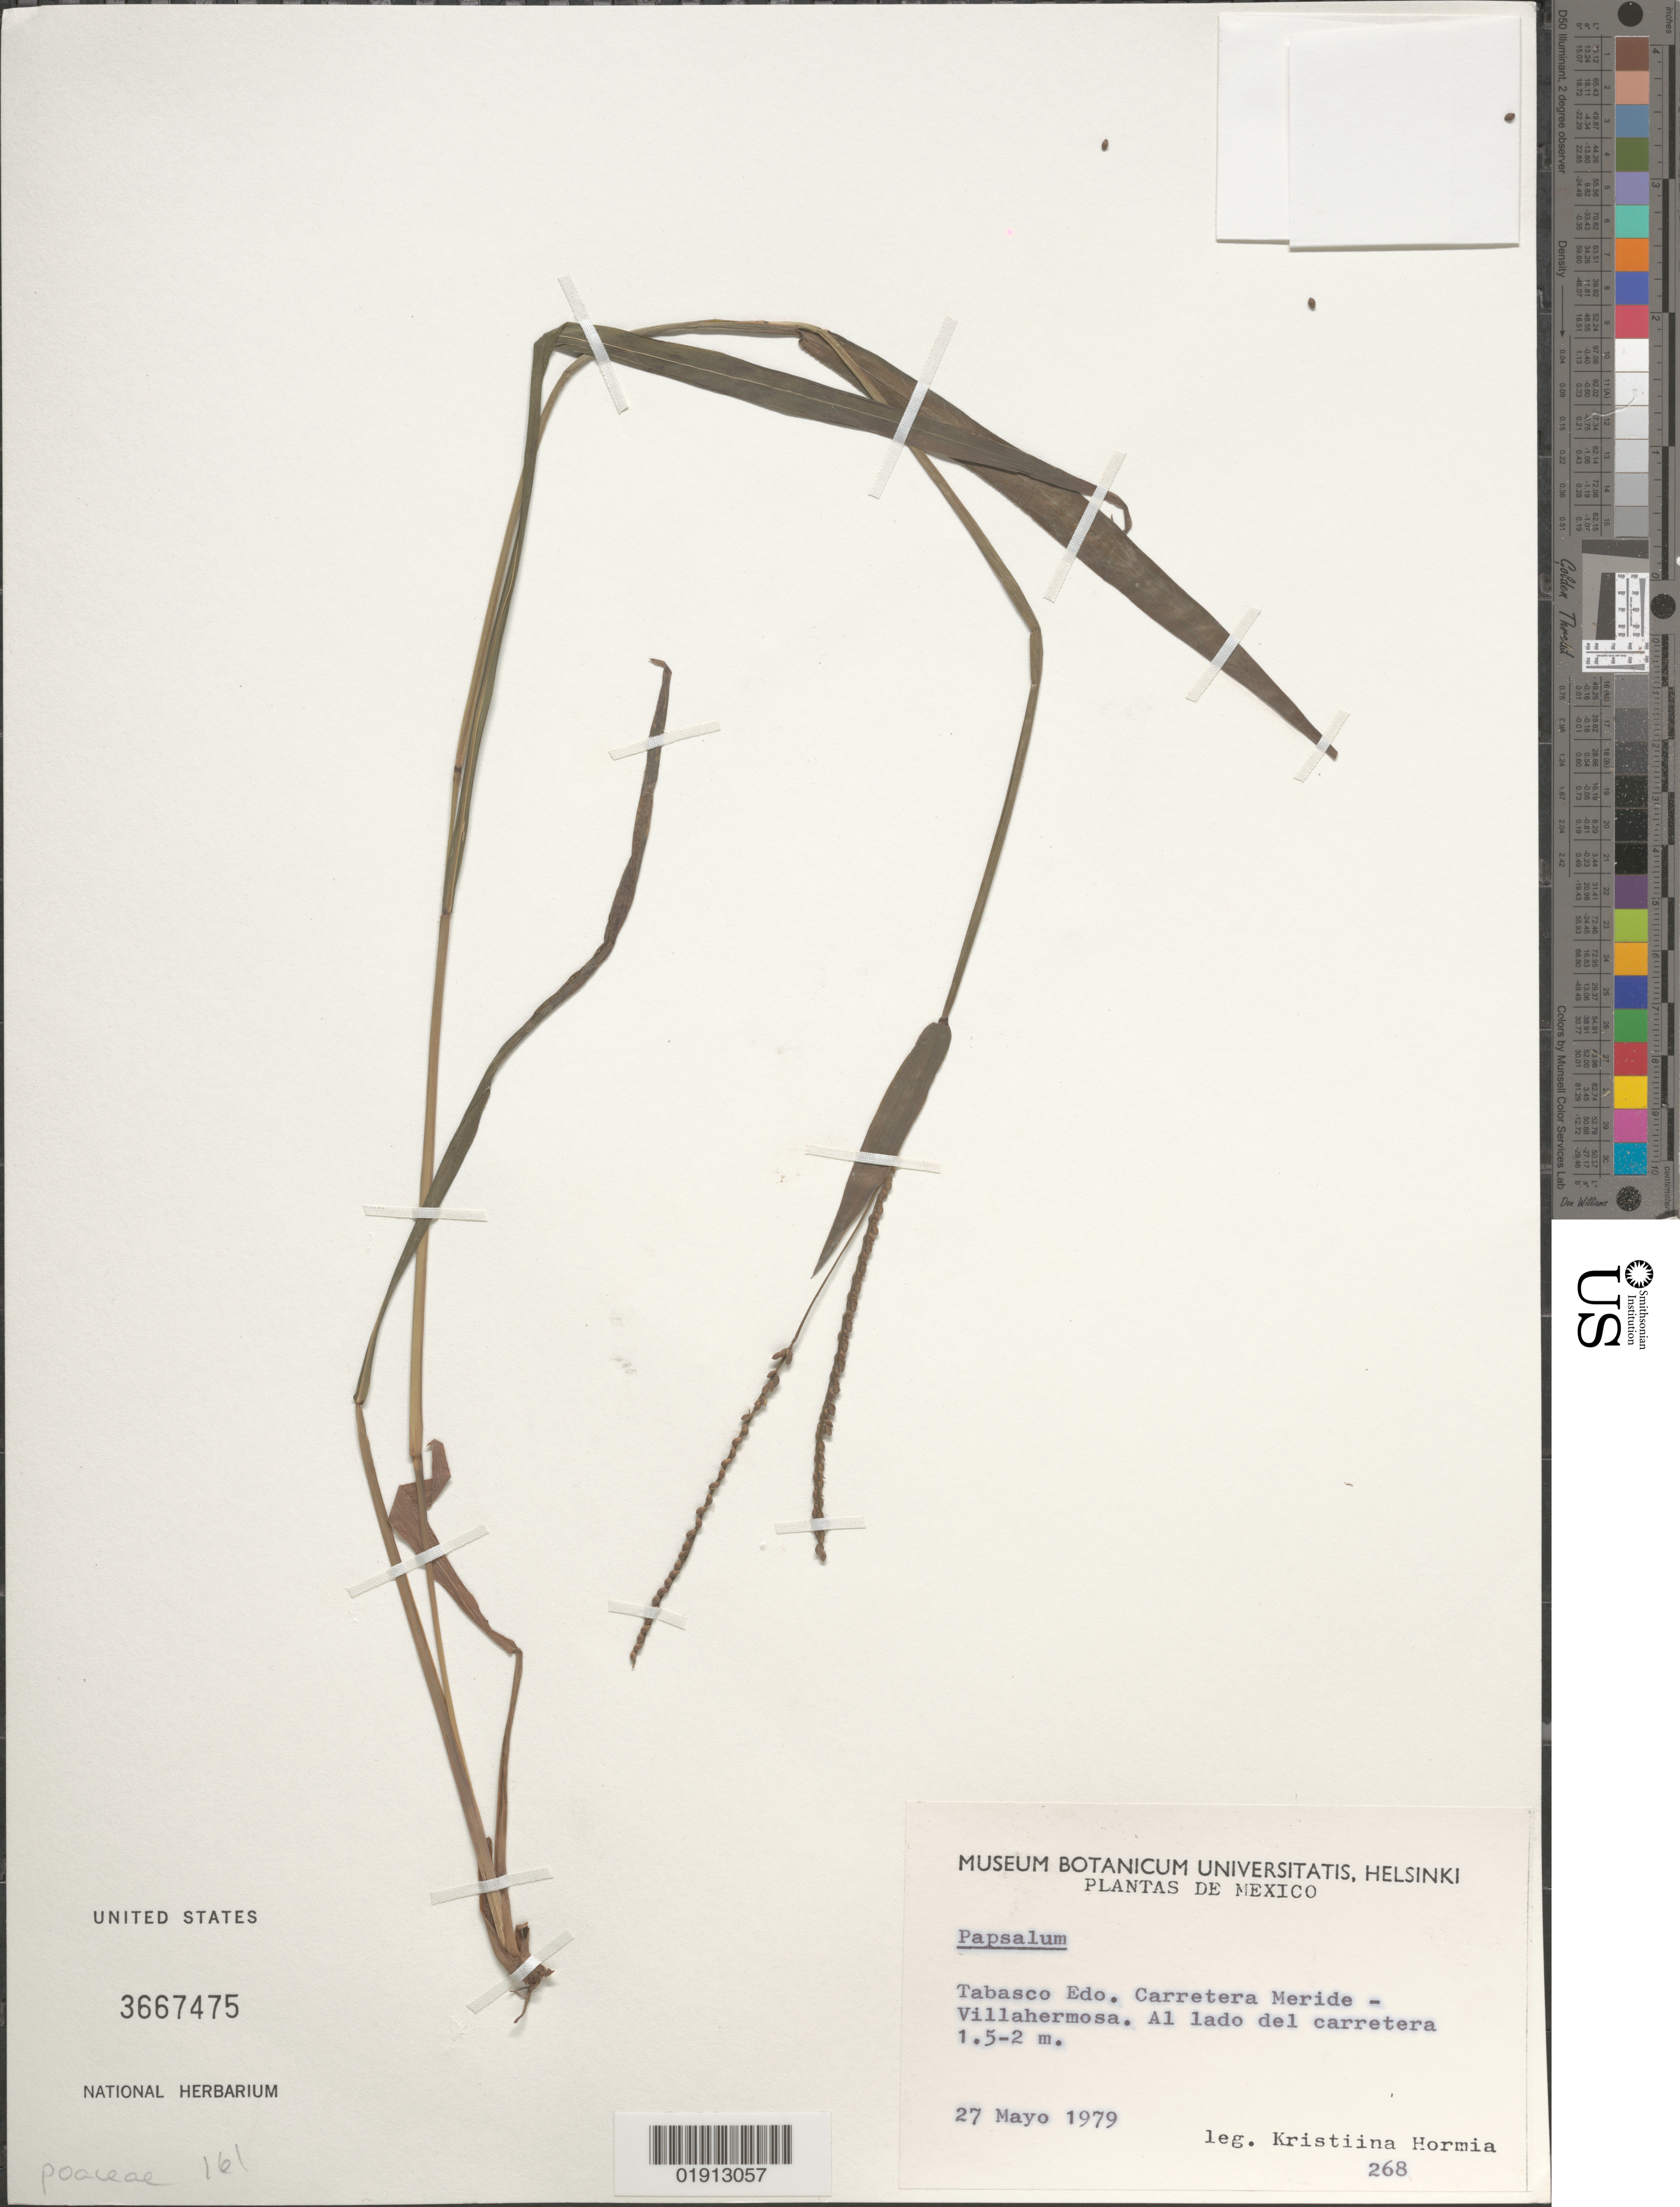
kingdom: Plantae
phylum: Tracheophyta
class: Liliopsida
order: Poales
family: Poaceae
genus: Paspalum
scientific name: Paspalum sp.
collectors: K. Hormia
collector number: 268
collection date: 1979-05-27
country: Mexico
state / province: Tabasco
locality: Tabasco Edo. Carretera Meride - Villahermosa. Al lado del carretera.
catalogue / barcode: US 3667475